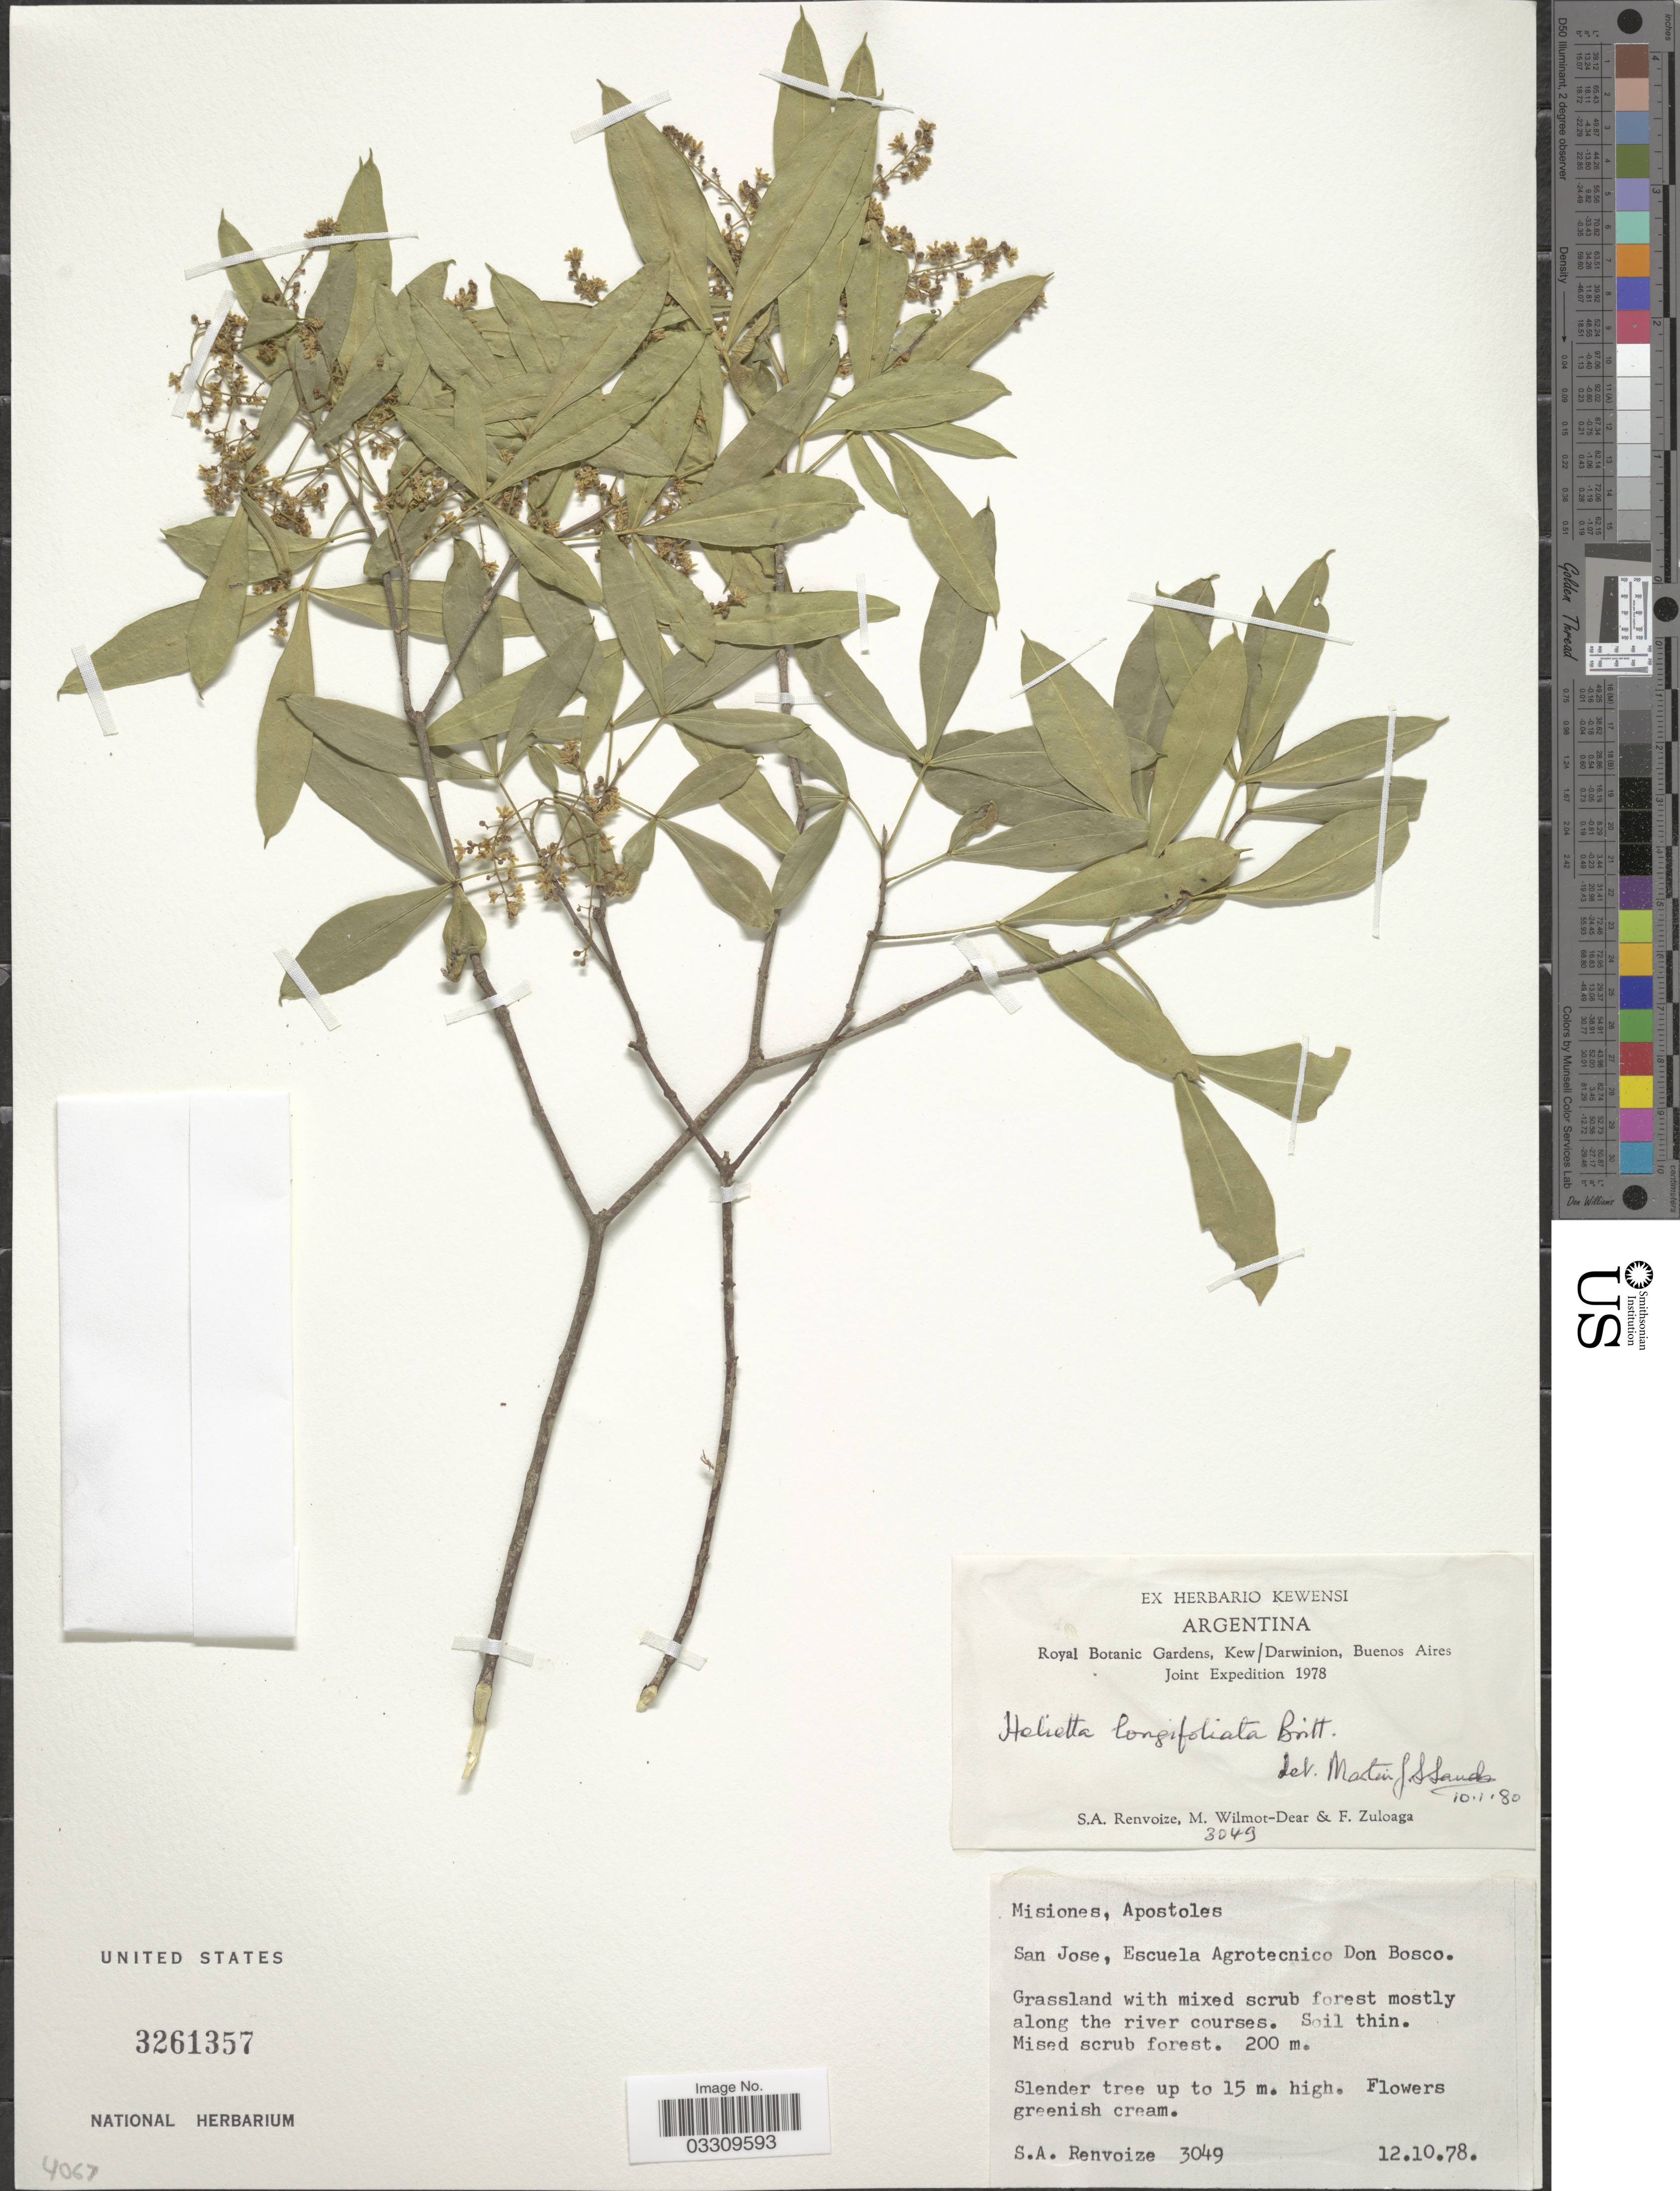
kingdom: Plantae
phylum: Tracheophyta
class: Liliopsida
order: Zingiberales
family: Zingiberaceae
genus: Amomum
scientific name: Amomum dealbatum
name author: Roxb.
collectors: S. A. Renvoize, M. Wilmot-Dear & F. Zuloaga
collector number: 3049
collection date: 1978-10-12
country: Argentina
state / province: Misiones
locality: Buenos Aires, Apostoles, San Jose, Escuela Agrotecnico Don Bosco.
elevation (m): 200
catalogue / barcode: US 3261357